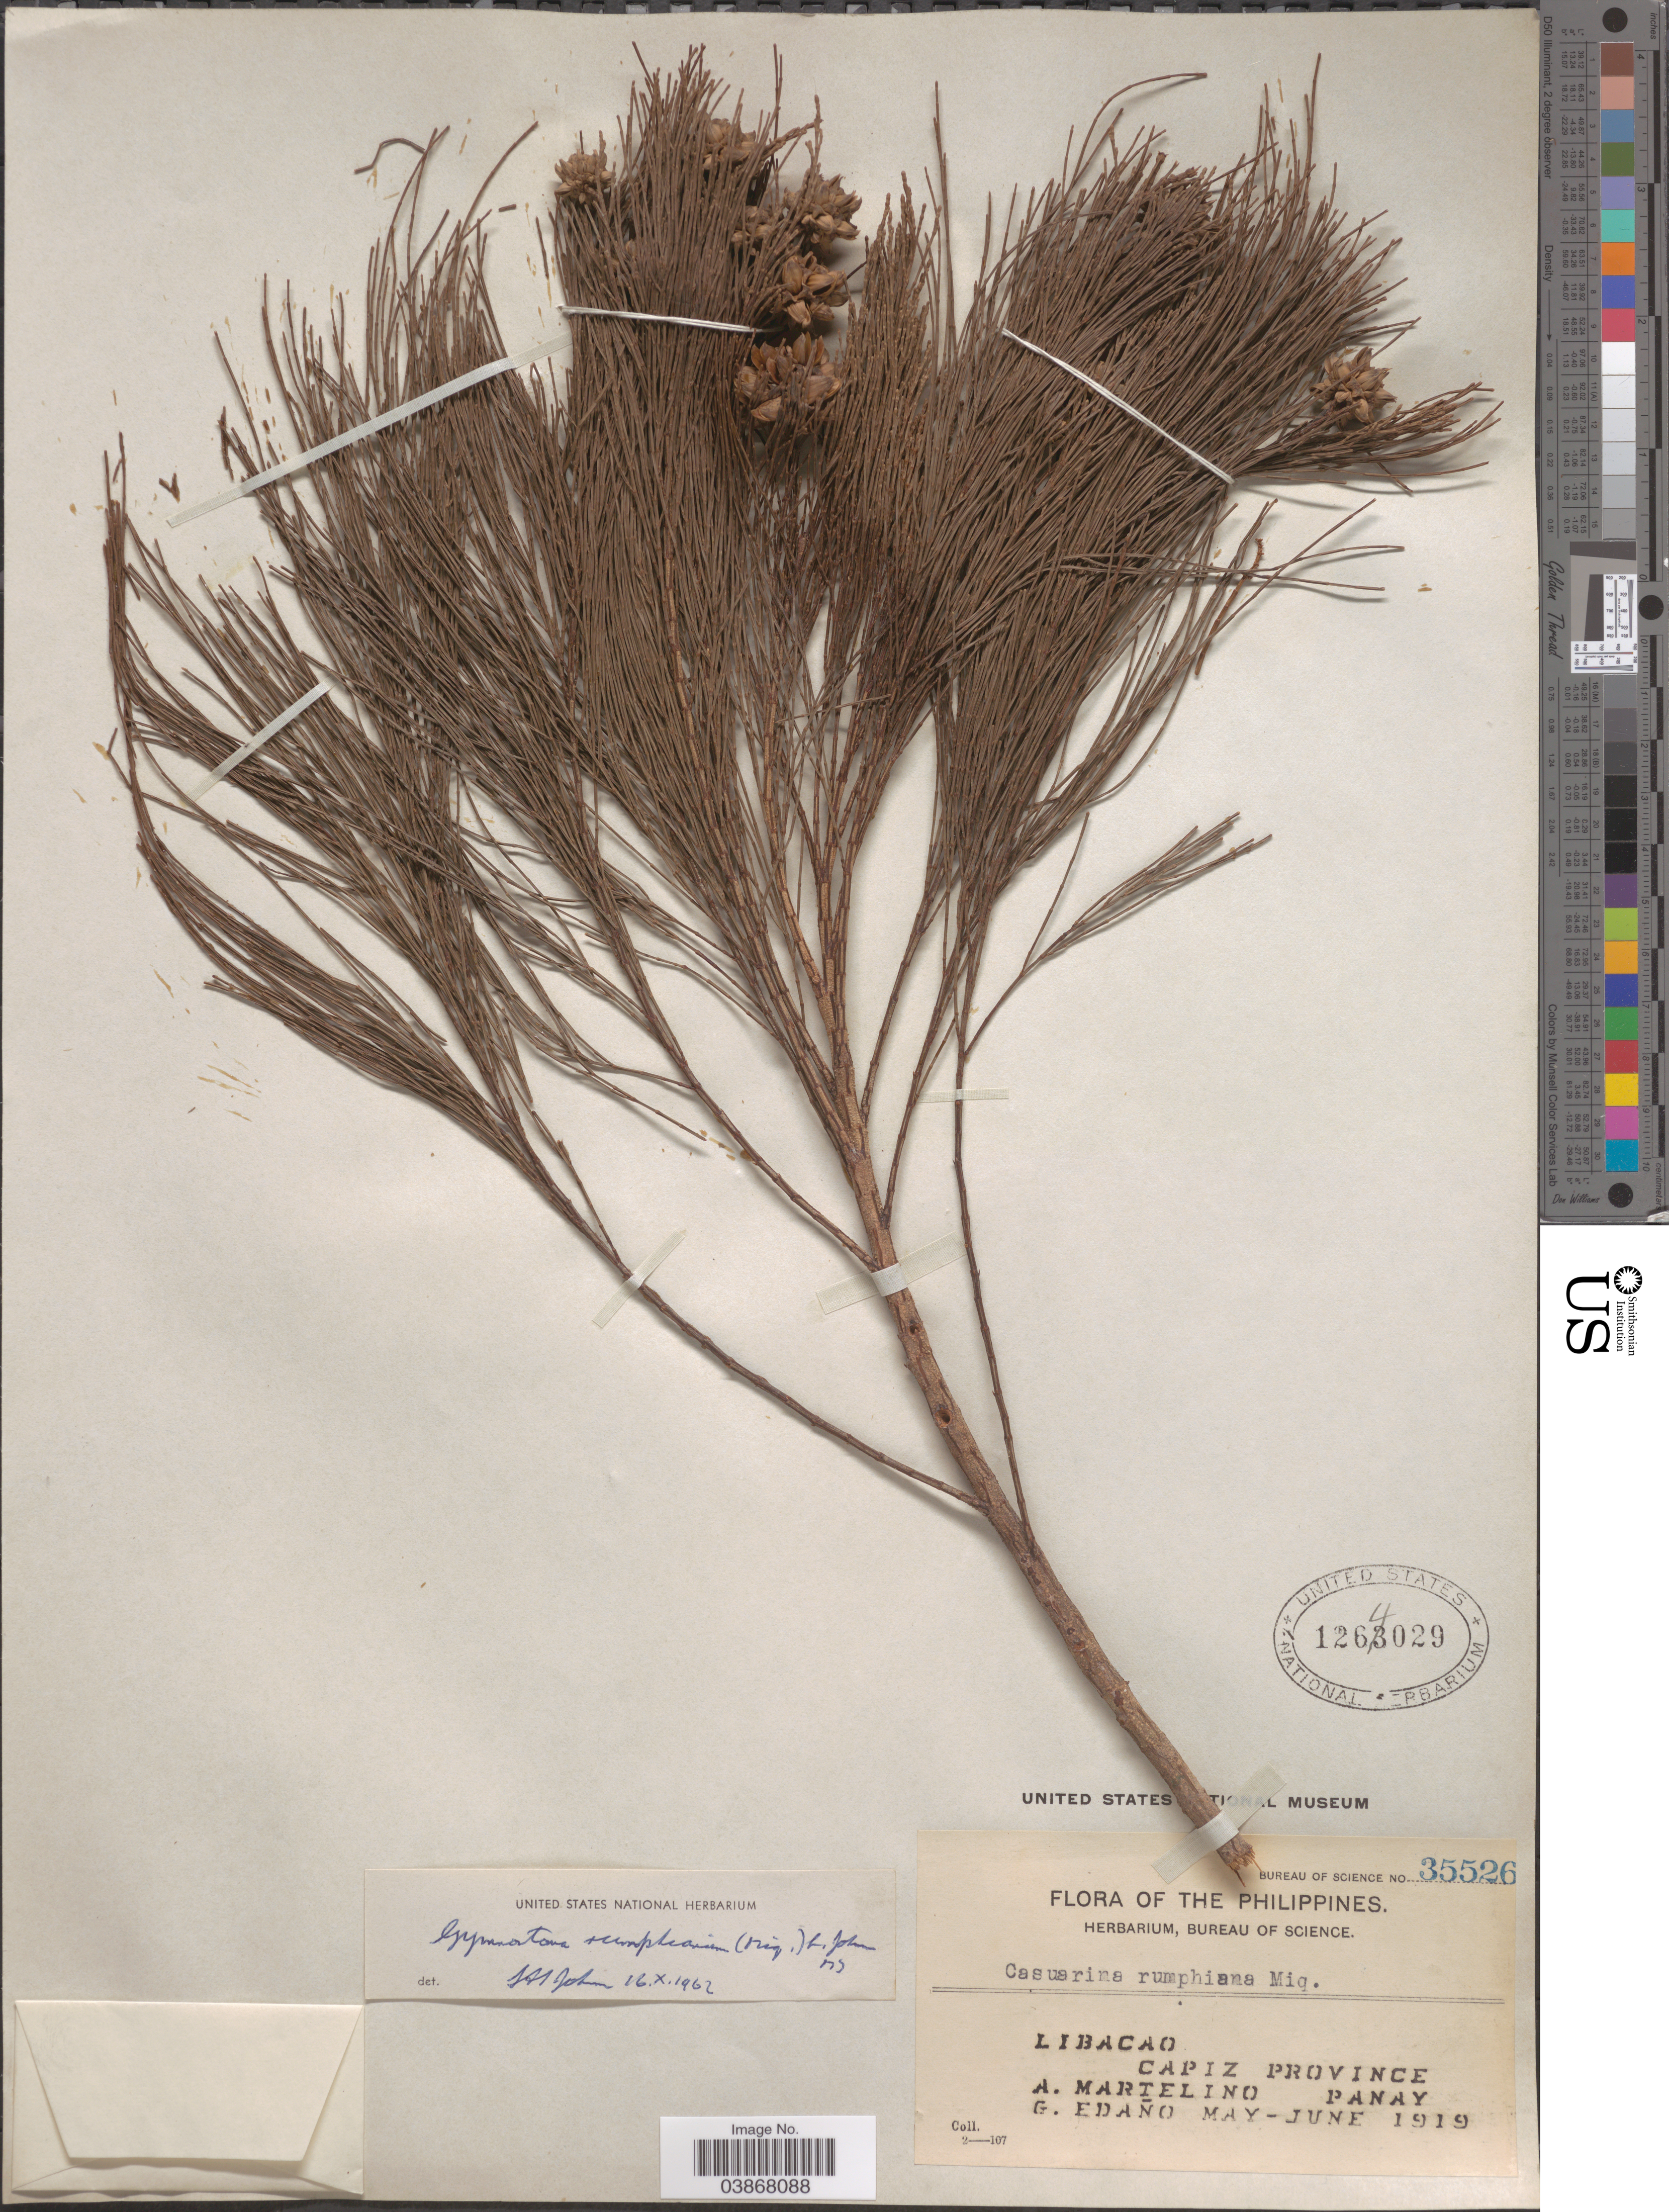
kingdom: Plantae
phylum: Tracheophyta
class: Magnoliopsida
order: Fagales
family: Casuarinaceae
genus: Gymnostoma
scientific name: Gymnostoma rumphianum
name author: (Miq.) L.A.S. Johnson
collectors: A. Martelino & G. Edaño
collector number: Bureau of Science 35526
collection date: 1919-05/1919-06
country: Philippines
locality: Libacao. Capiz Province. Panay.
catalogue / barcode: US 1264029